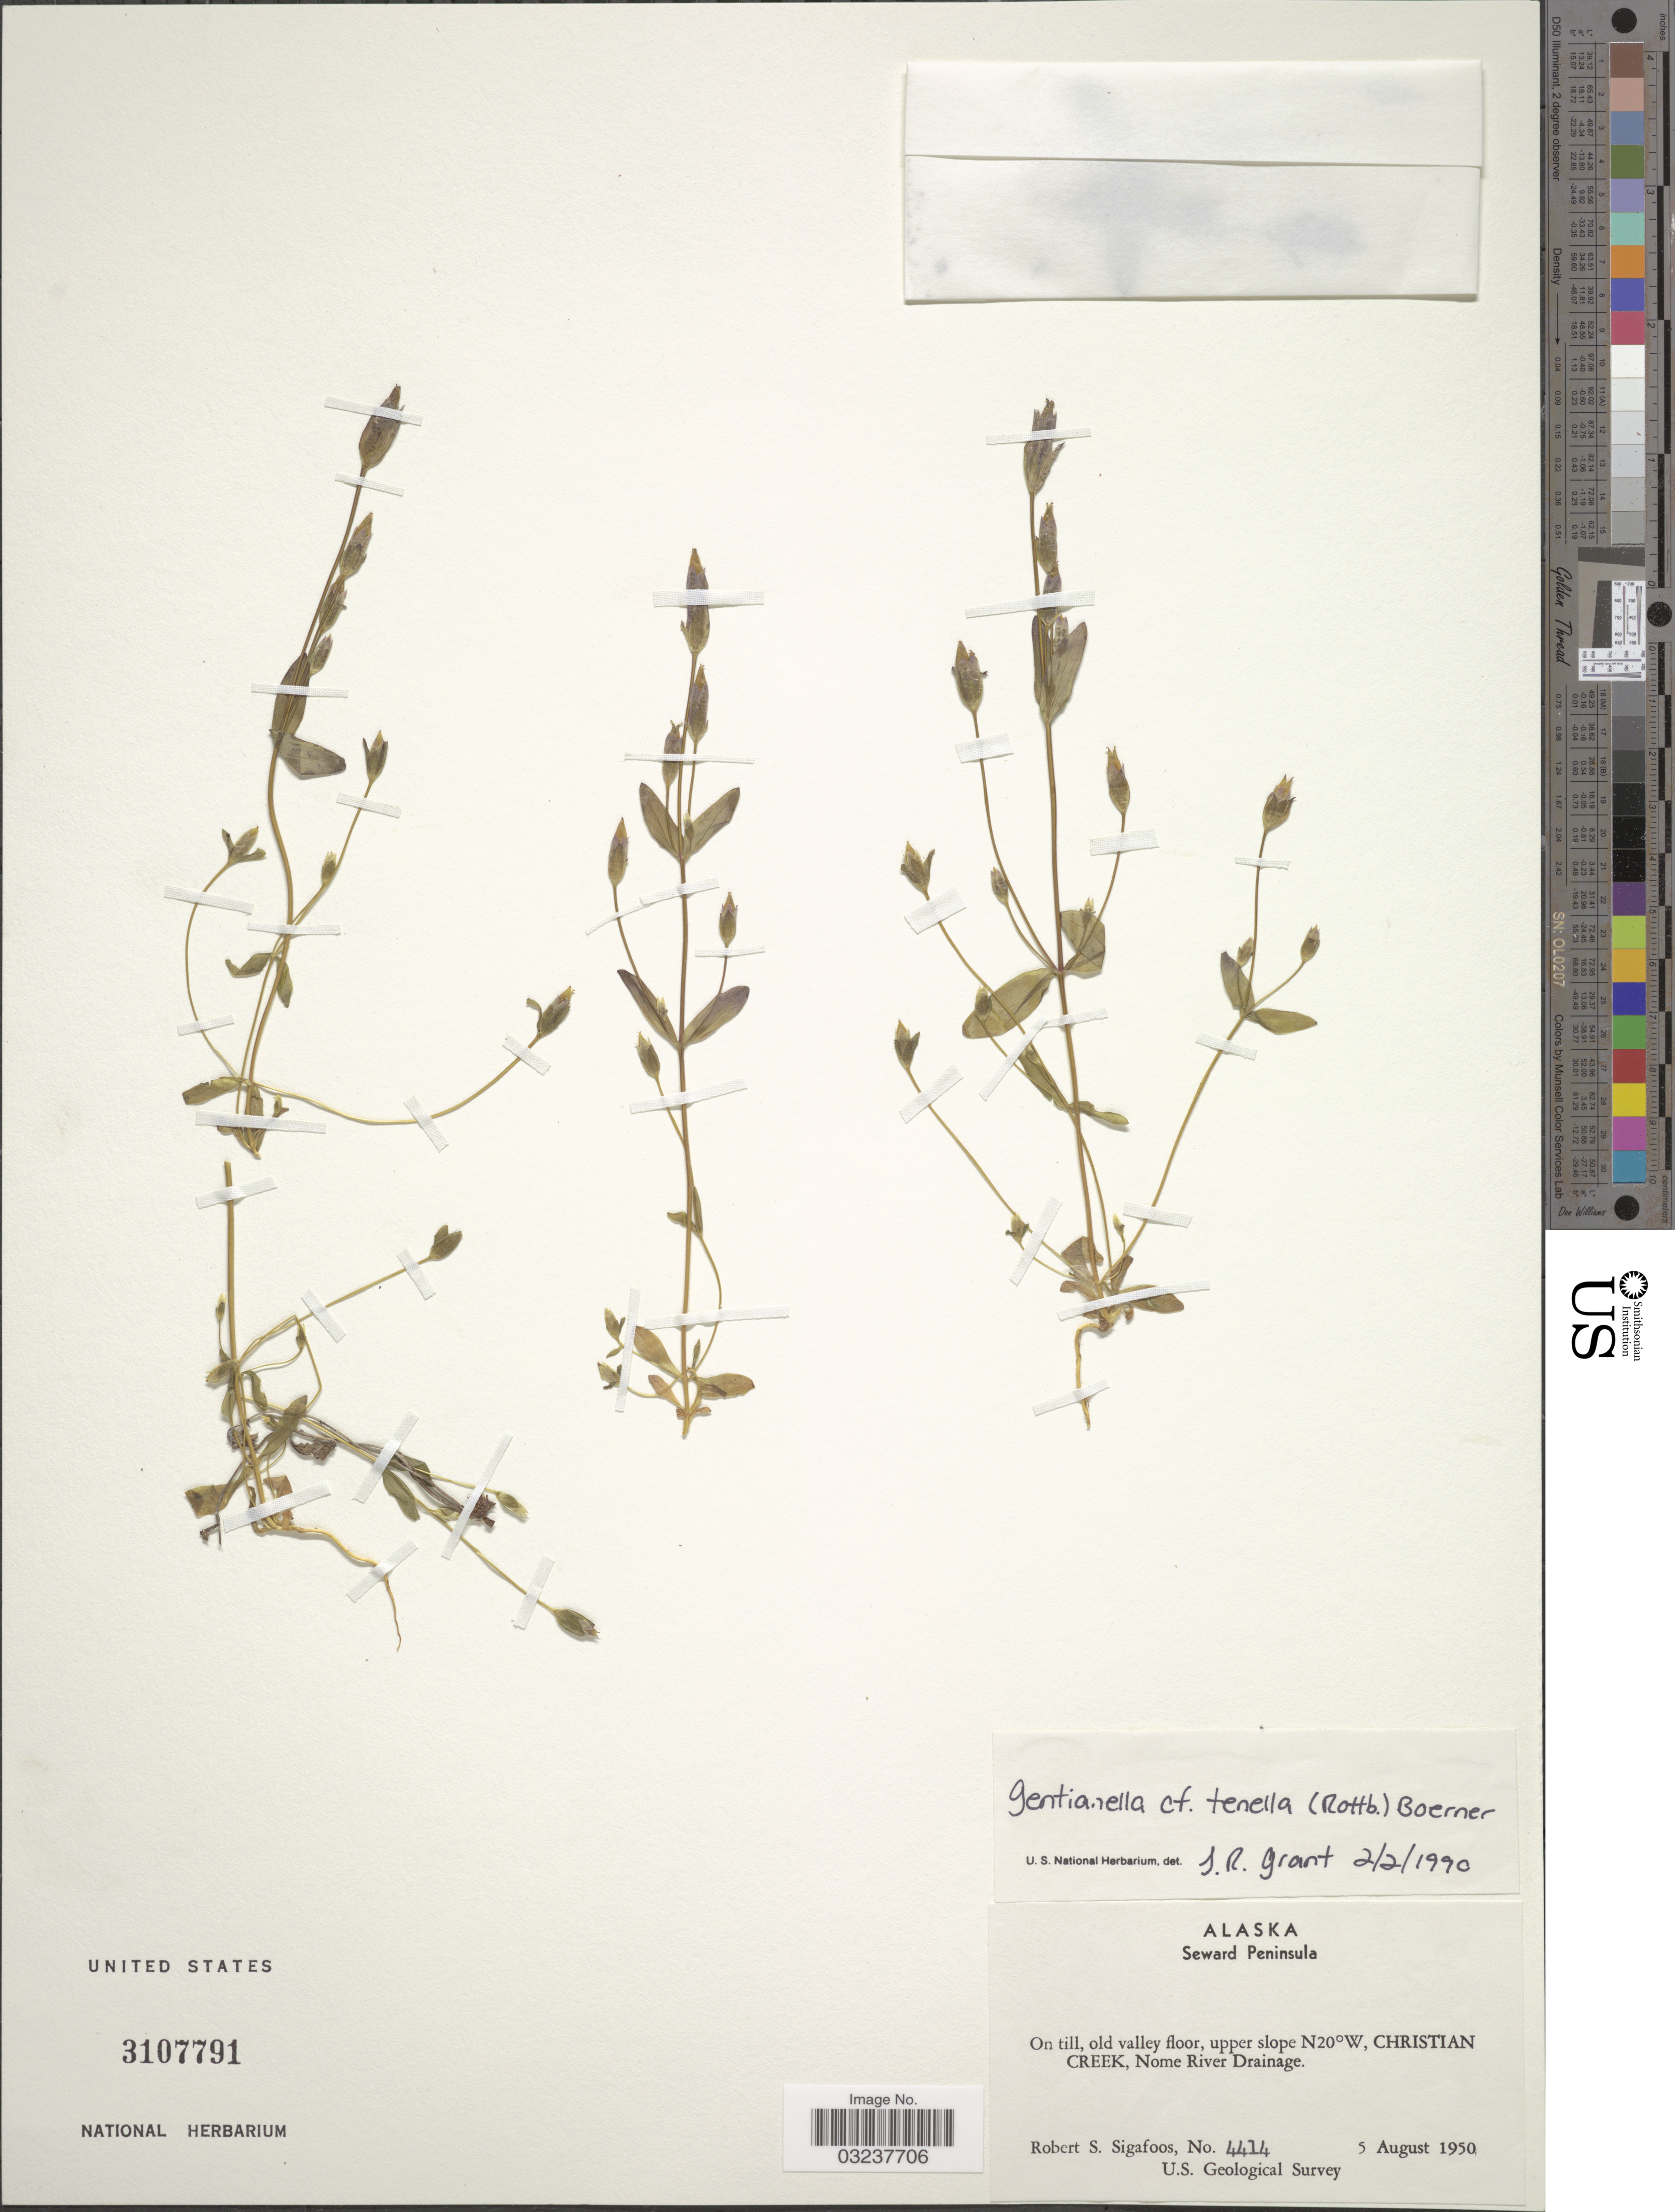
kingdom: Plantae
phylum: Tracheophyta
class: Magnoliopsida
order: Gentianales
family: Gentianaceae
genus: Gentianella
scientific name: Gentianella tenella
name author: (Rottb.) Börner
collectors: R. Sigafoos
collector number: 4414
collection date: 1950-08-05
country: United States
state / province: Alaska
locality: Seward Peninsula, On till, old valley floor, upper slope N20°W, Christian Creek, Nome River Drainage.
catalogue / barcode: US 3107791